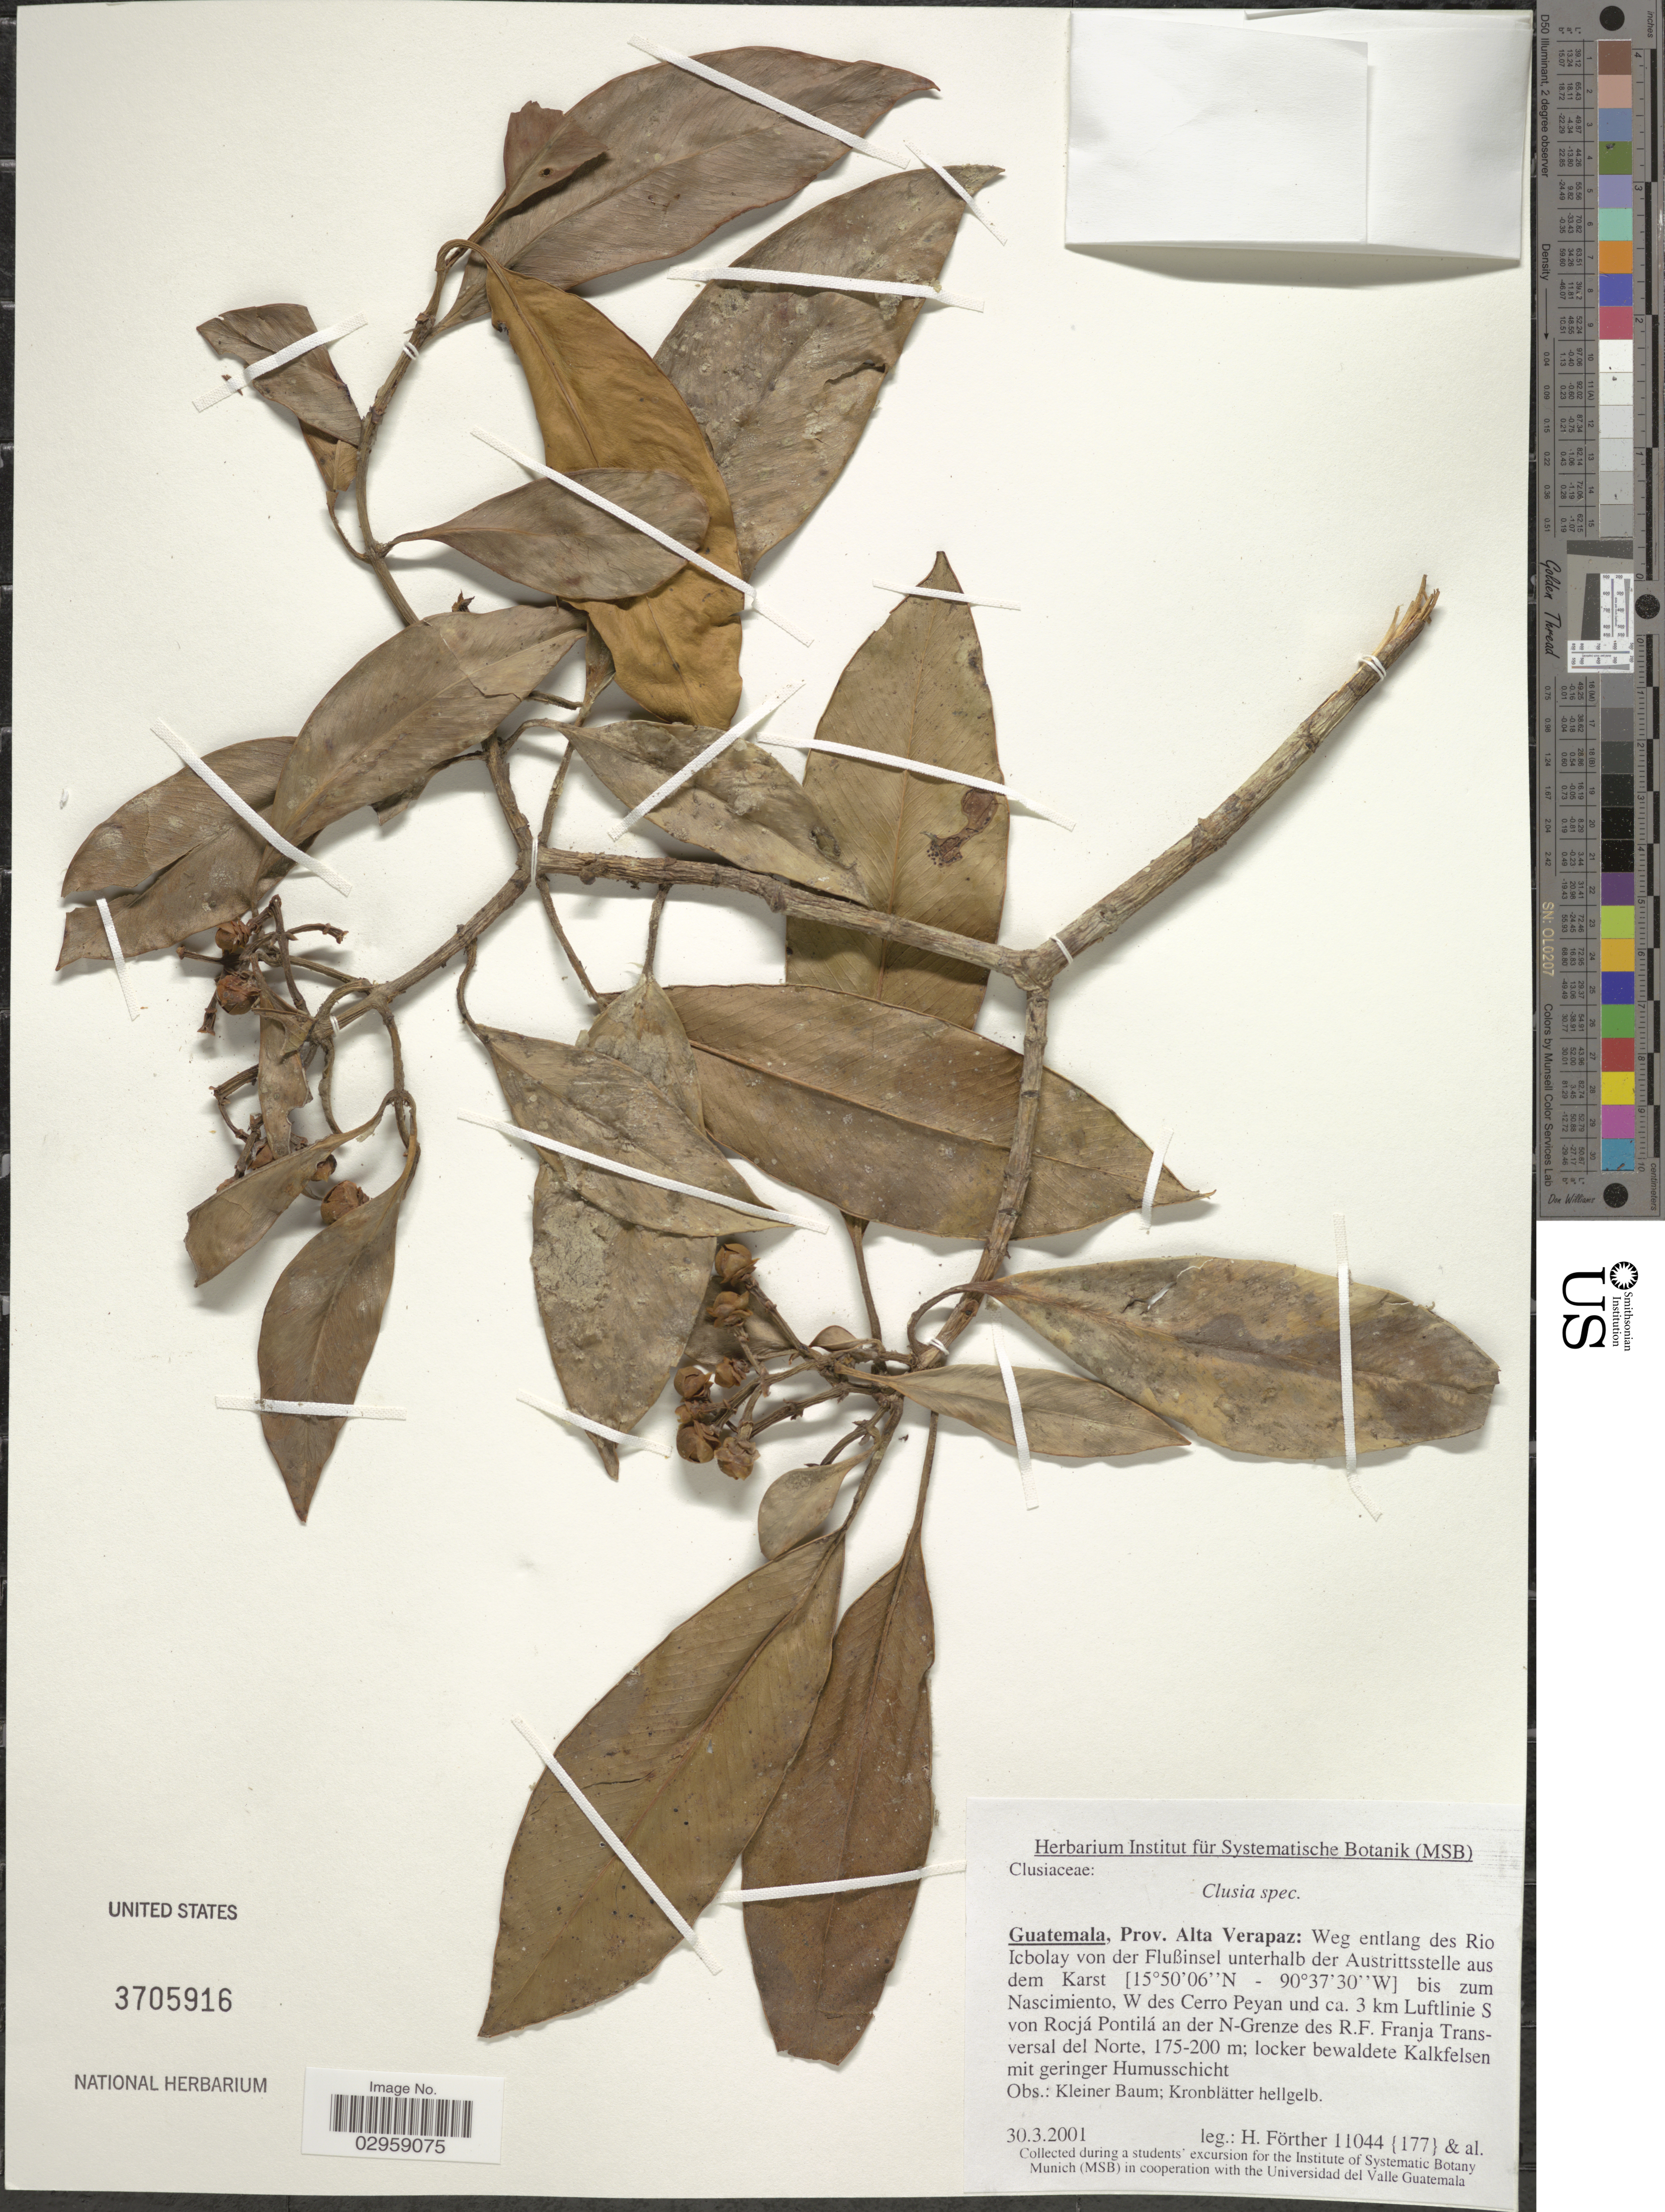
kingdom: Plantae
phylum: Tracheophyta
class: Magnoliopsida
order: Malpighiales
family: Clusiaceae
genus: Clusia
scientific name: Clusia sp.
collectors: H. Förther & et al.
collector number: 11044{177}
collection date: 2001-03-30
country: Guatemala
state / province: Alta Verapaz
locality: Weg entlang des Rio Icbolay von der Flußinsel unterhalb der Austrittsstelle aus dem Karst bis zum Nascimento, W des Cerro Peyan und ca. 3 km Luftlinie S von Rocjá Pontilá an der N-Grenze des R.F. Franja Transversal del Norte.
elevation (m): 175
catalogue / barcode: US 3705916